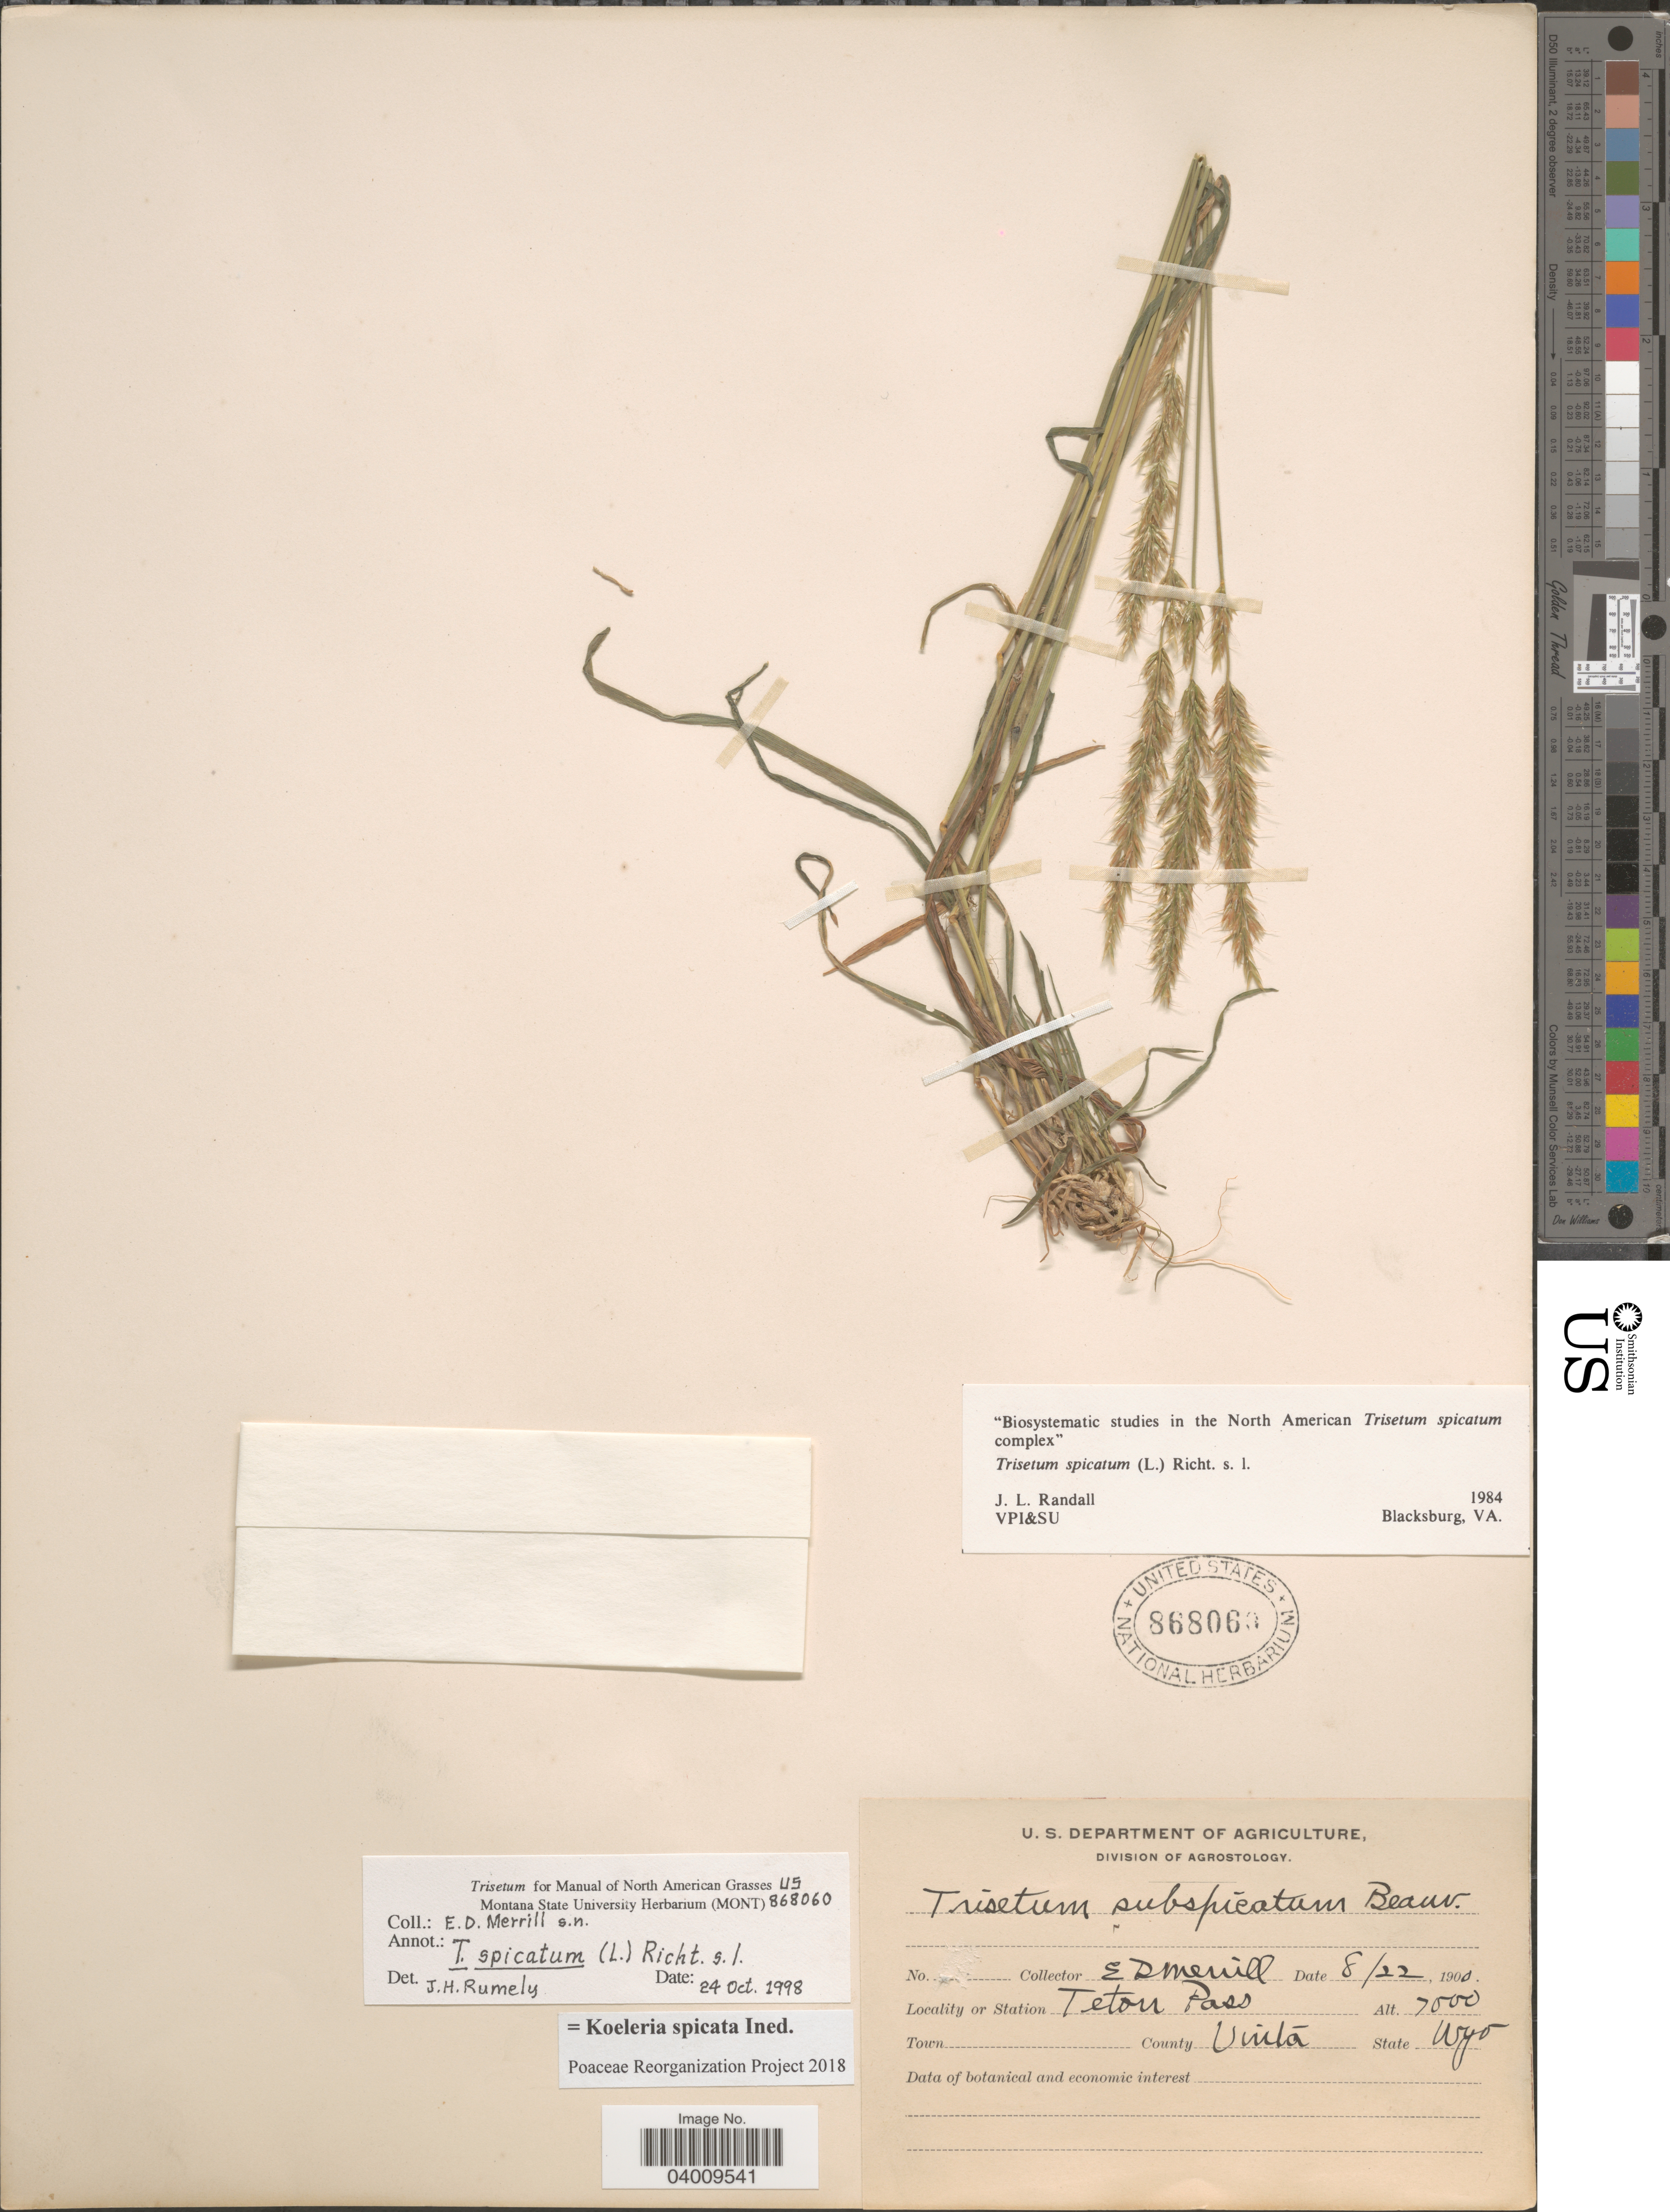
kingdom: Plantae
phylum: Tracheophyta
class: Liliopsida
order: Poales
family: Poaceae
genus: Koeleria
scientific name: Koeleria spicata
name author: (L.) Barberá et al.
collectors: E. D. Merrill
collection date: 1900-08-22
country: United States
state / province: Wyoming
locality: Teton Pass. County Uinta.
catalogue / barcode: US 868060